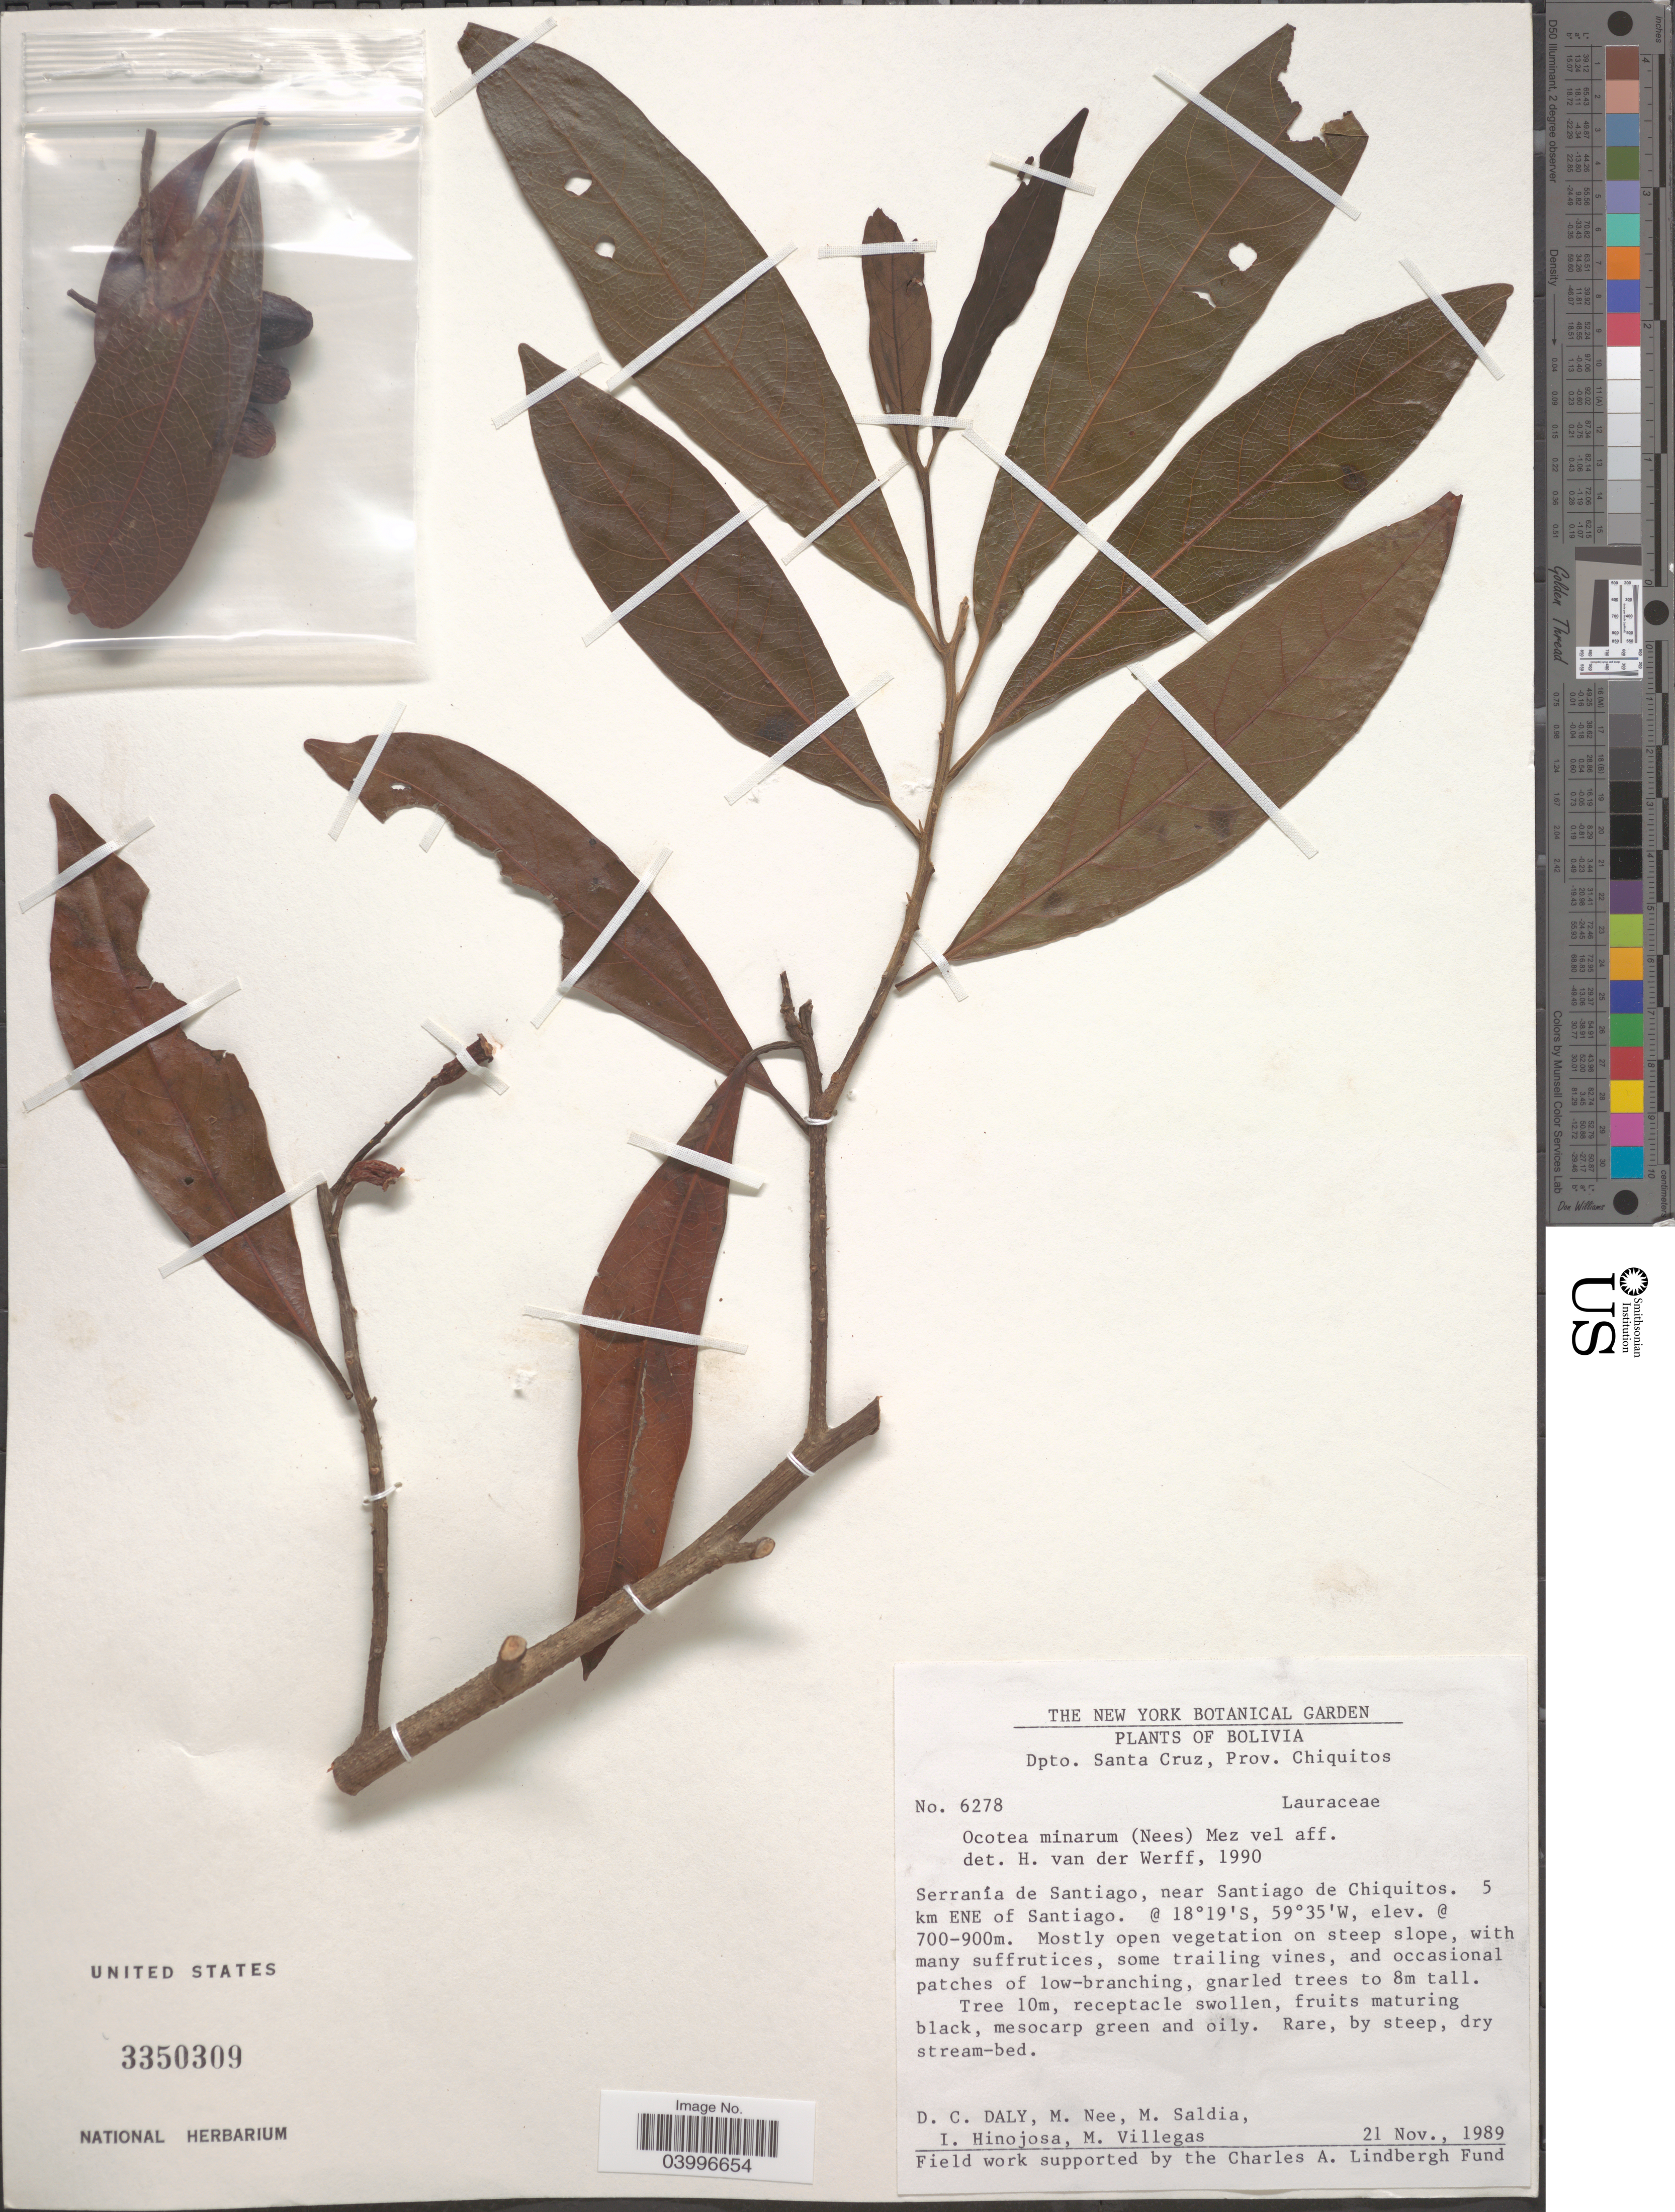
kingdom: Plantae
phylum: Tracheophyta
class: Magnoliopsida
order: Laurales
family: Lauraceae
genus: Ocotea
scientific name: Ocotea minarum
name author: (Nees & Mart.) Mez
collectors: D. C. Daly, M. Nee, M. Saldia, I. Hinojosa & M. Villegas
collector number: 6278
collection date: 1989-11-21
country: Bolivia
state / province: Santa Cruz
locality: Dpto. Santa Cruz, Prov. Chiquitos. Serranía de Santiago, near Santiago de Chiquitos. 5 km ENE of Santiago.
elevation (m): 700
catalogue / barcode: US 3350309